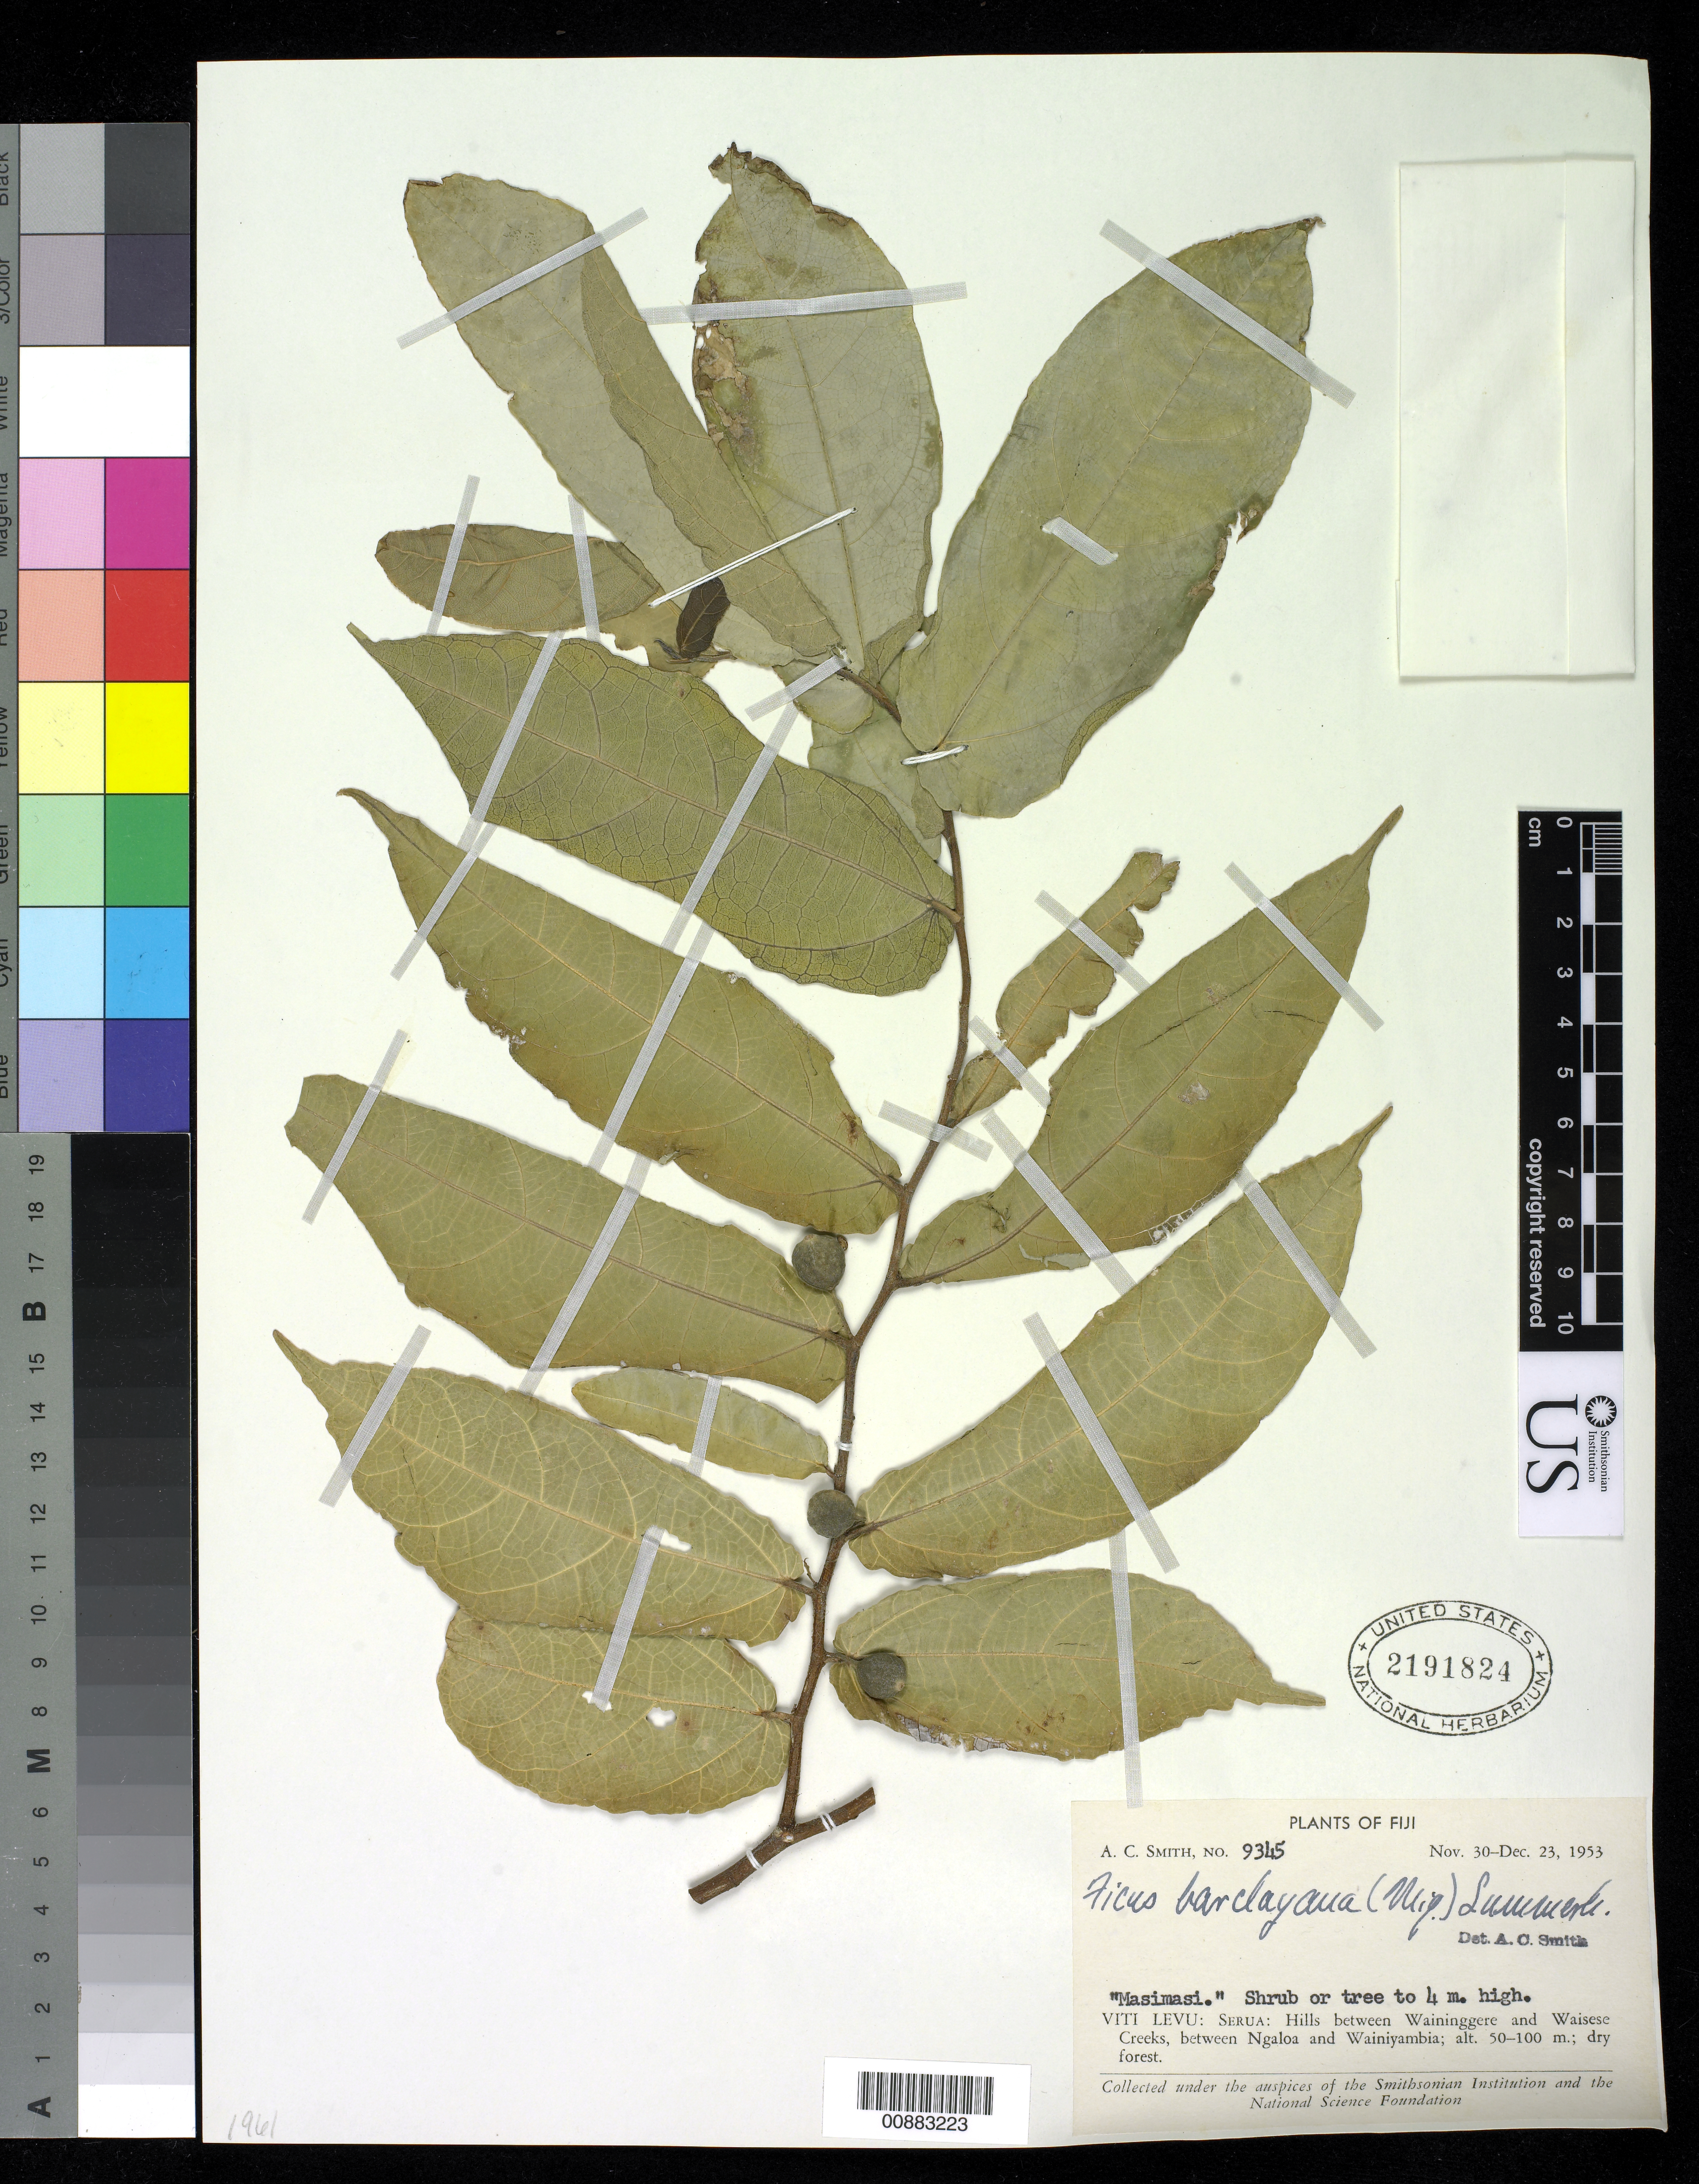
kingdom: Plantae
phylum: Tracheophyta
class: Magnoliopsida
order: Rosales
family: Moraceae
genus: Ficus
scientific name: Ficus barclayana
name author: (Miq.) Summerh.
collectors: C. A. Smith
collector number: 9345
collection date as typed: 30 Nov 1953 to 23 Dec 1953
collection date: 1953-11-30/1953-12-23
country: Fiji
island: Vanua Levu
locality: Serua: Hills between Waininggere and Waisese Creeks, between Ngaloa and Wainiyambia.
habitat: Dry forest.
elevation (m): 50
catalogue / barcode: US 2191824